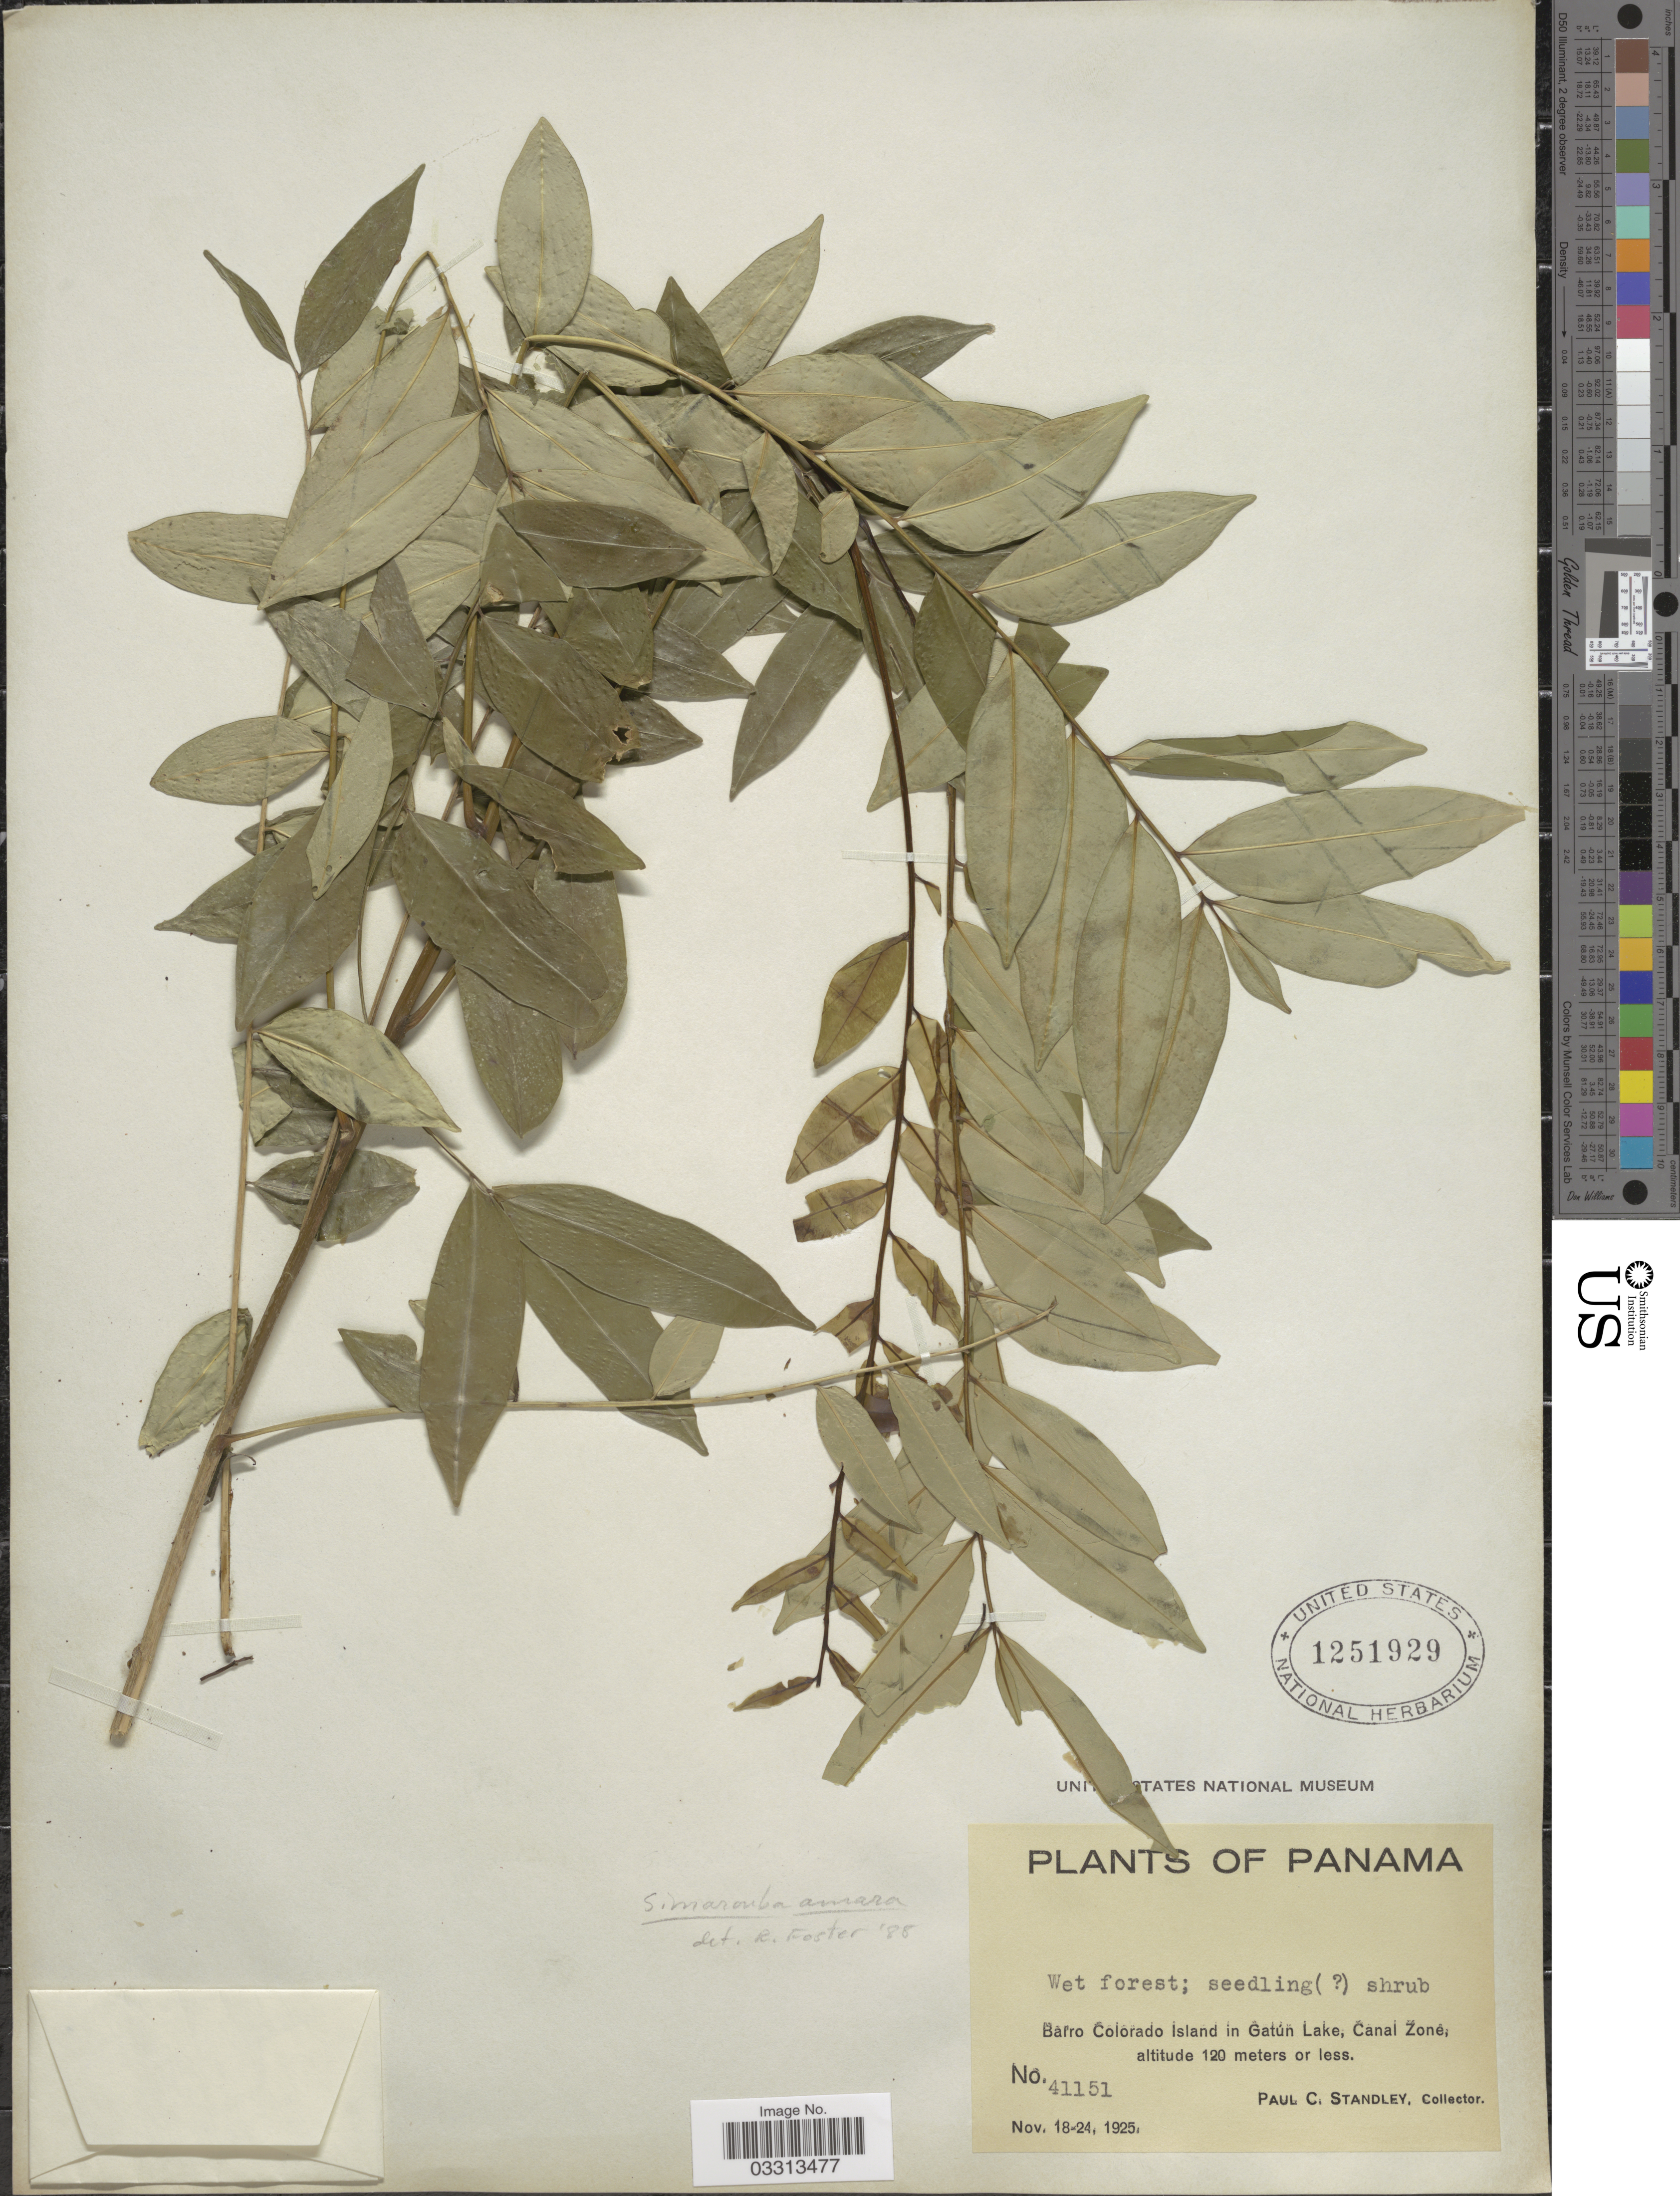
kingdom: Plantae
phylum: Tracheophyta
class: Magnoliopsida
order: Sapindales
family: Simaroubaceae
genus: Simarouba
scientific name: Simarouba amara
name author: Aubl.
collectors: P. C. Standley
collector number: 41151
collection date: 1925-11-18/1925-11-24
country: Panama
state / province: Panamá Oeste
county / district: Canal Zone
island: Barro Colorado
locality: Barro Colorado Island in Gatún Lake, Canal Zone.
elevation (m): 120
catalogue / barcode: US 1251929